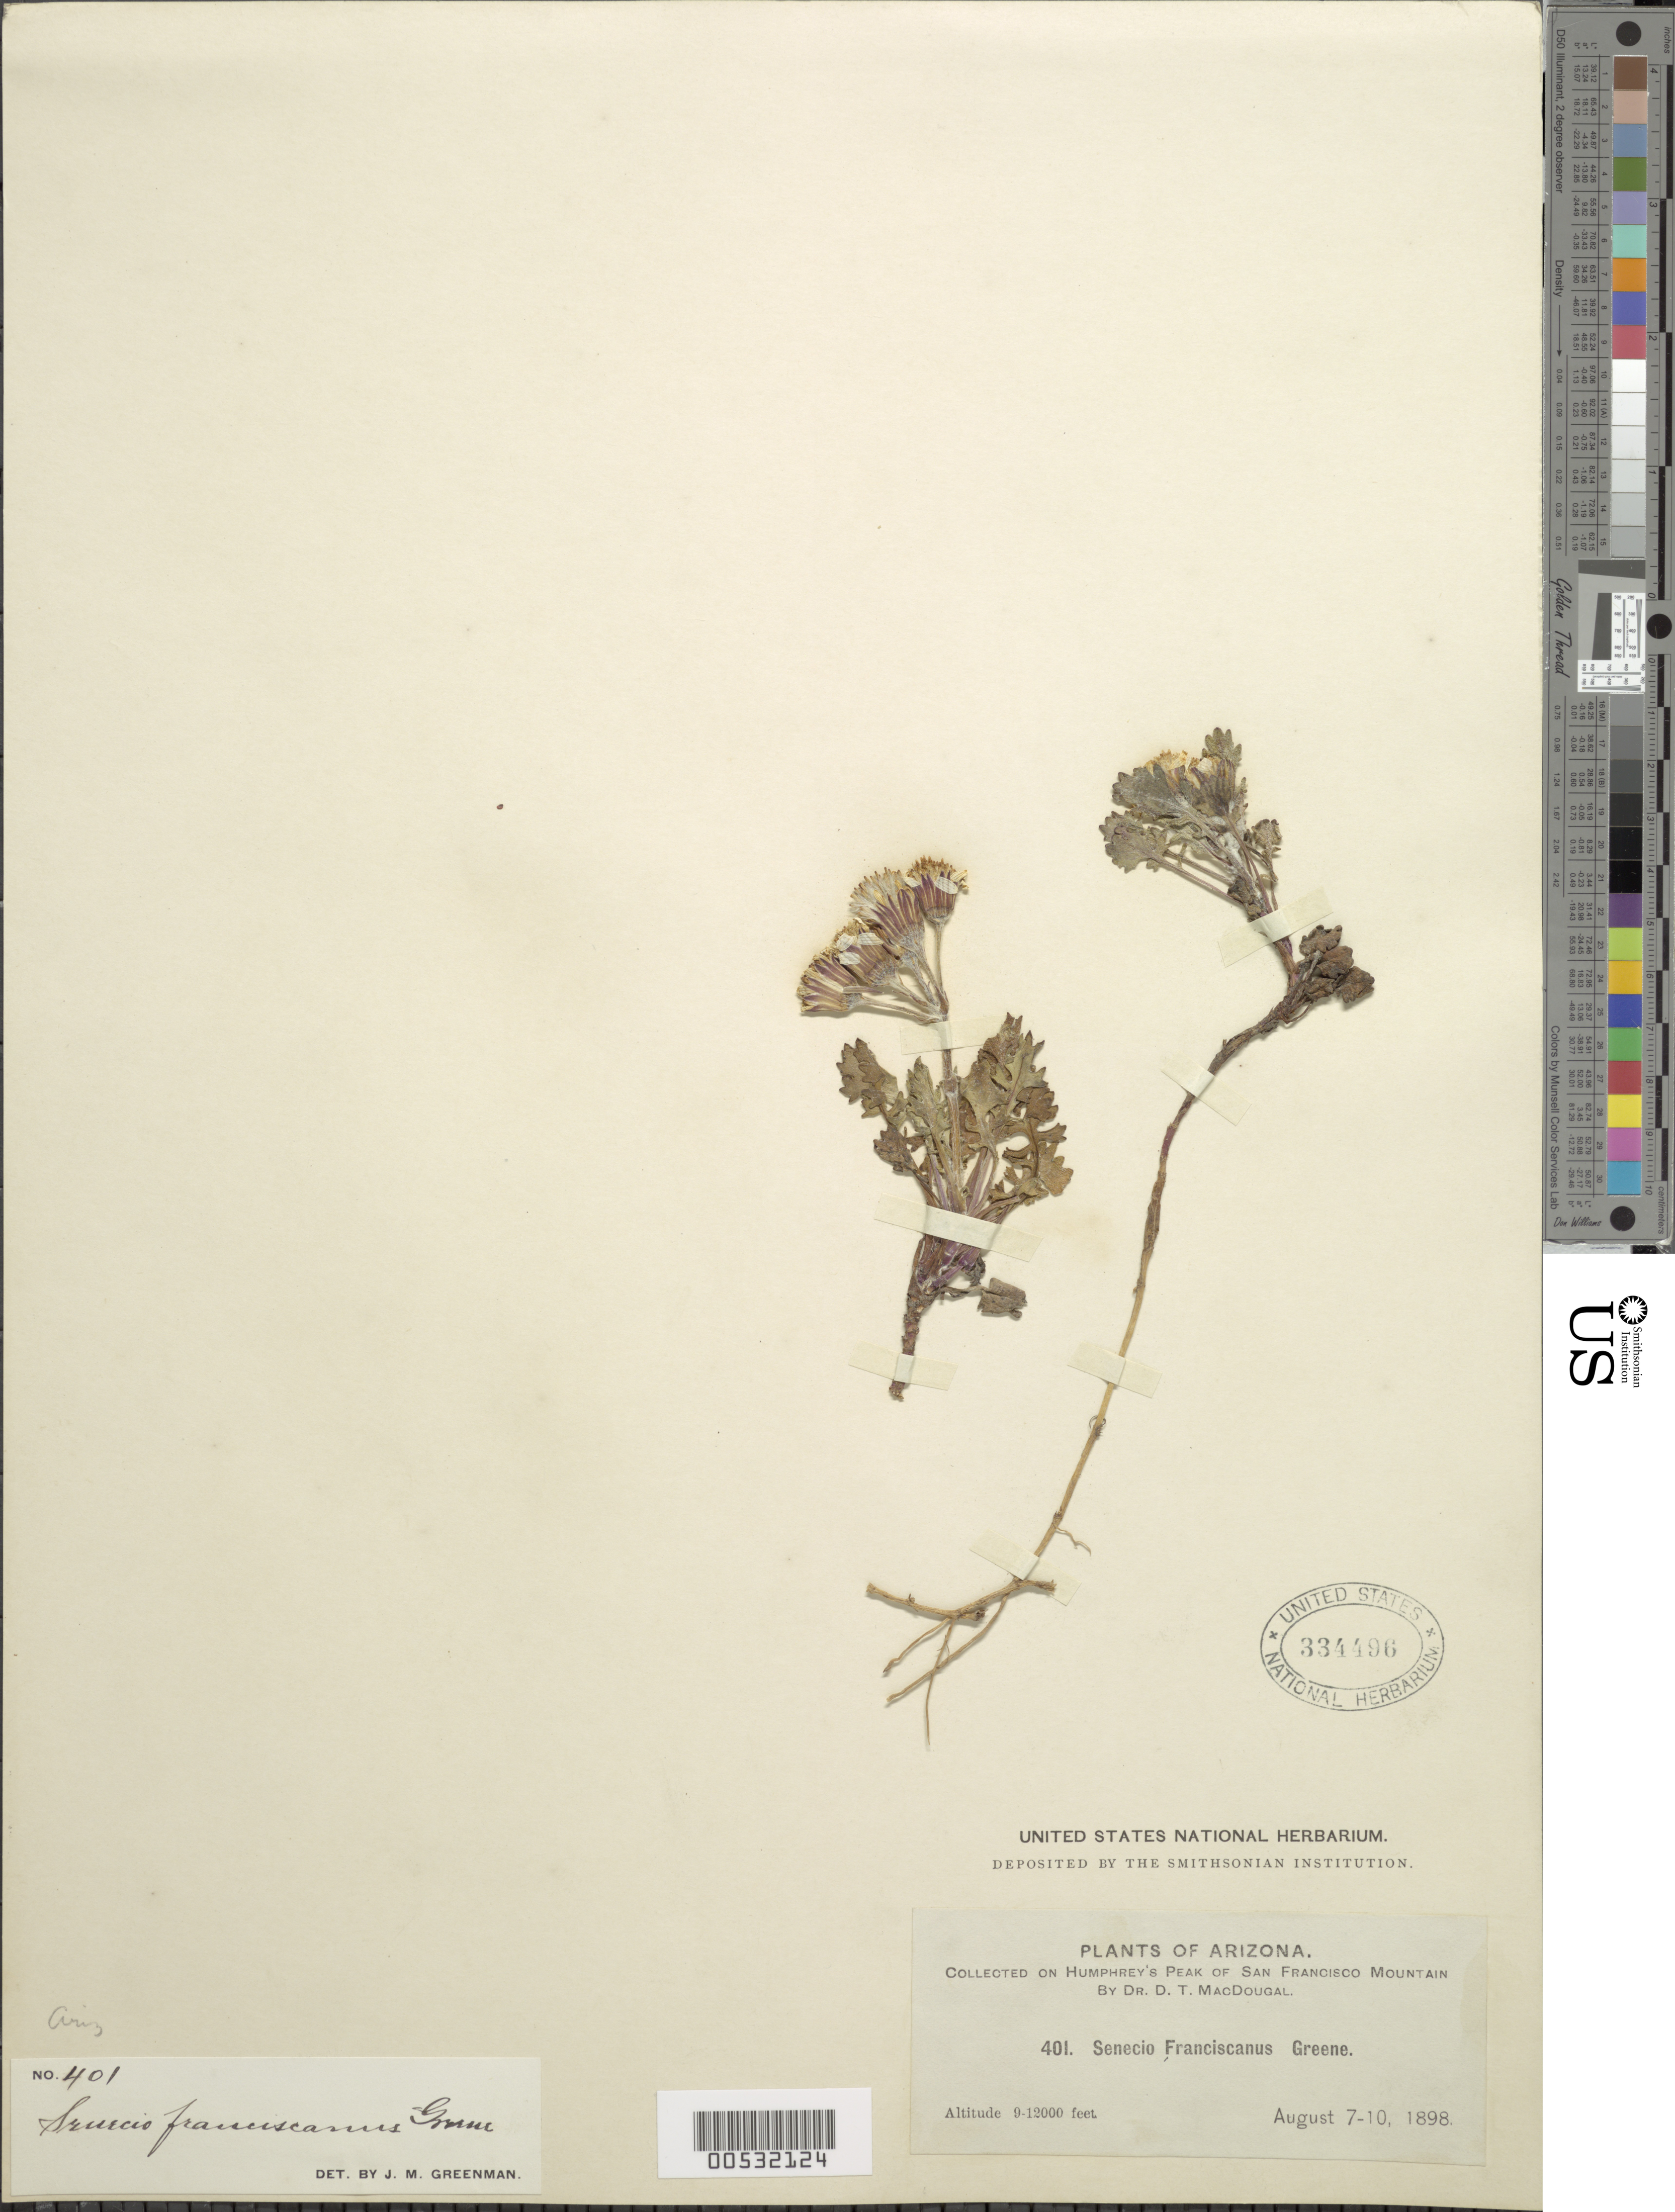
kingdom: Plantae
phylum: Tracheophyta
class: Magnoliopsida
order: Asterales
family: Asteraceae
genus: Packera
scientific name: Packera franciscana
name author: (Greene) W.A. Weber & Á. Löve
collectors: D. T. MacDougal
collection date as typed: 07 Aug 1898 to 10 Aug 1898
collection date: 1898-08-07/1898-08-10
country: United States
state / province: Arizona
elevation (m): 2743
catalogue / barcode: US 334496